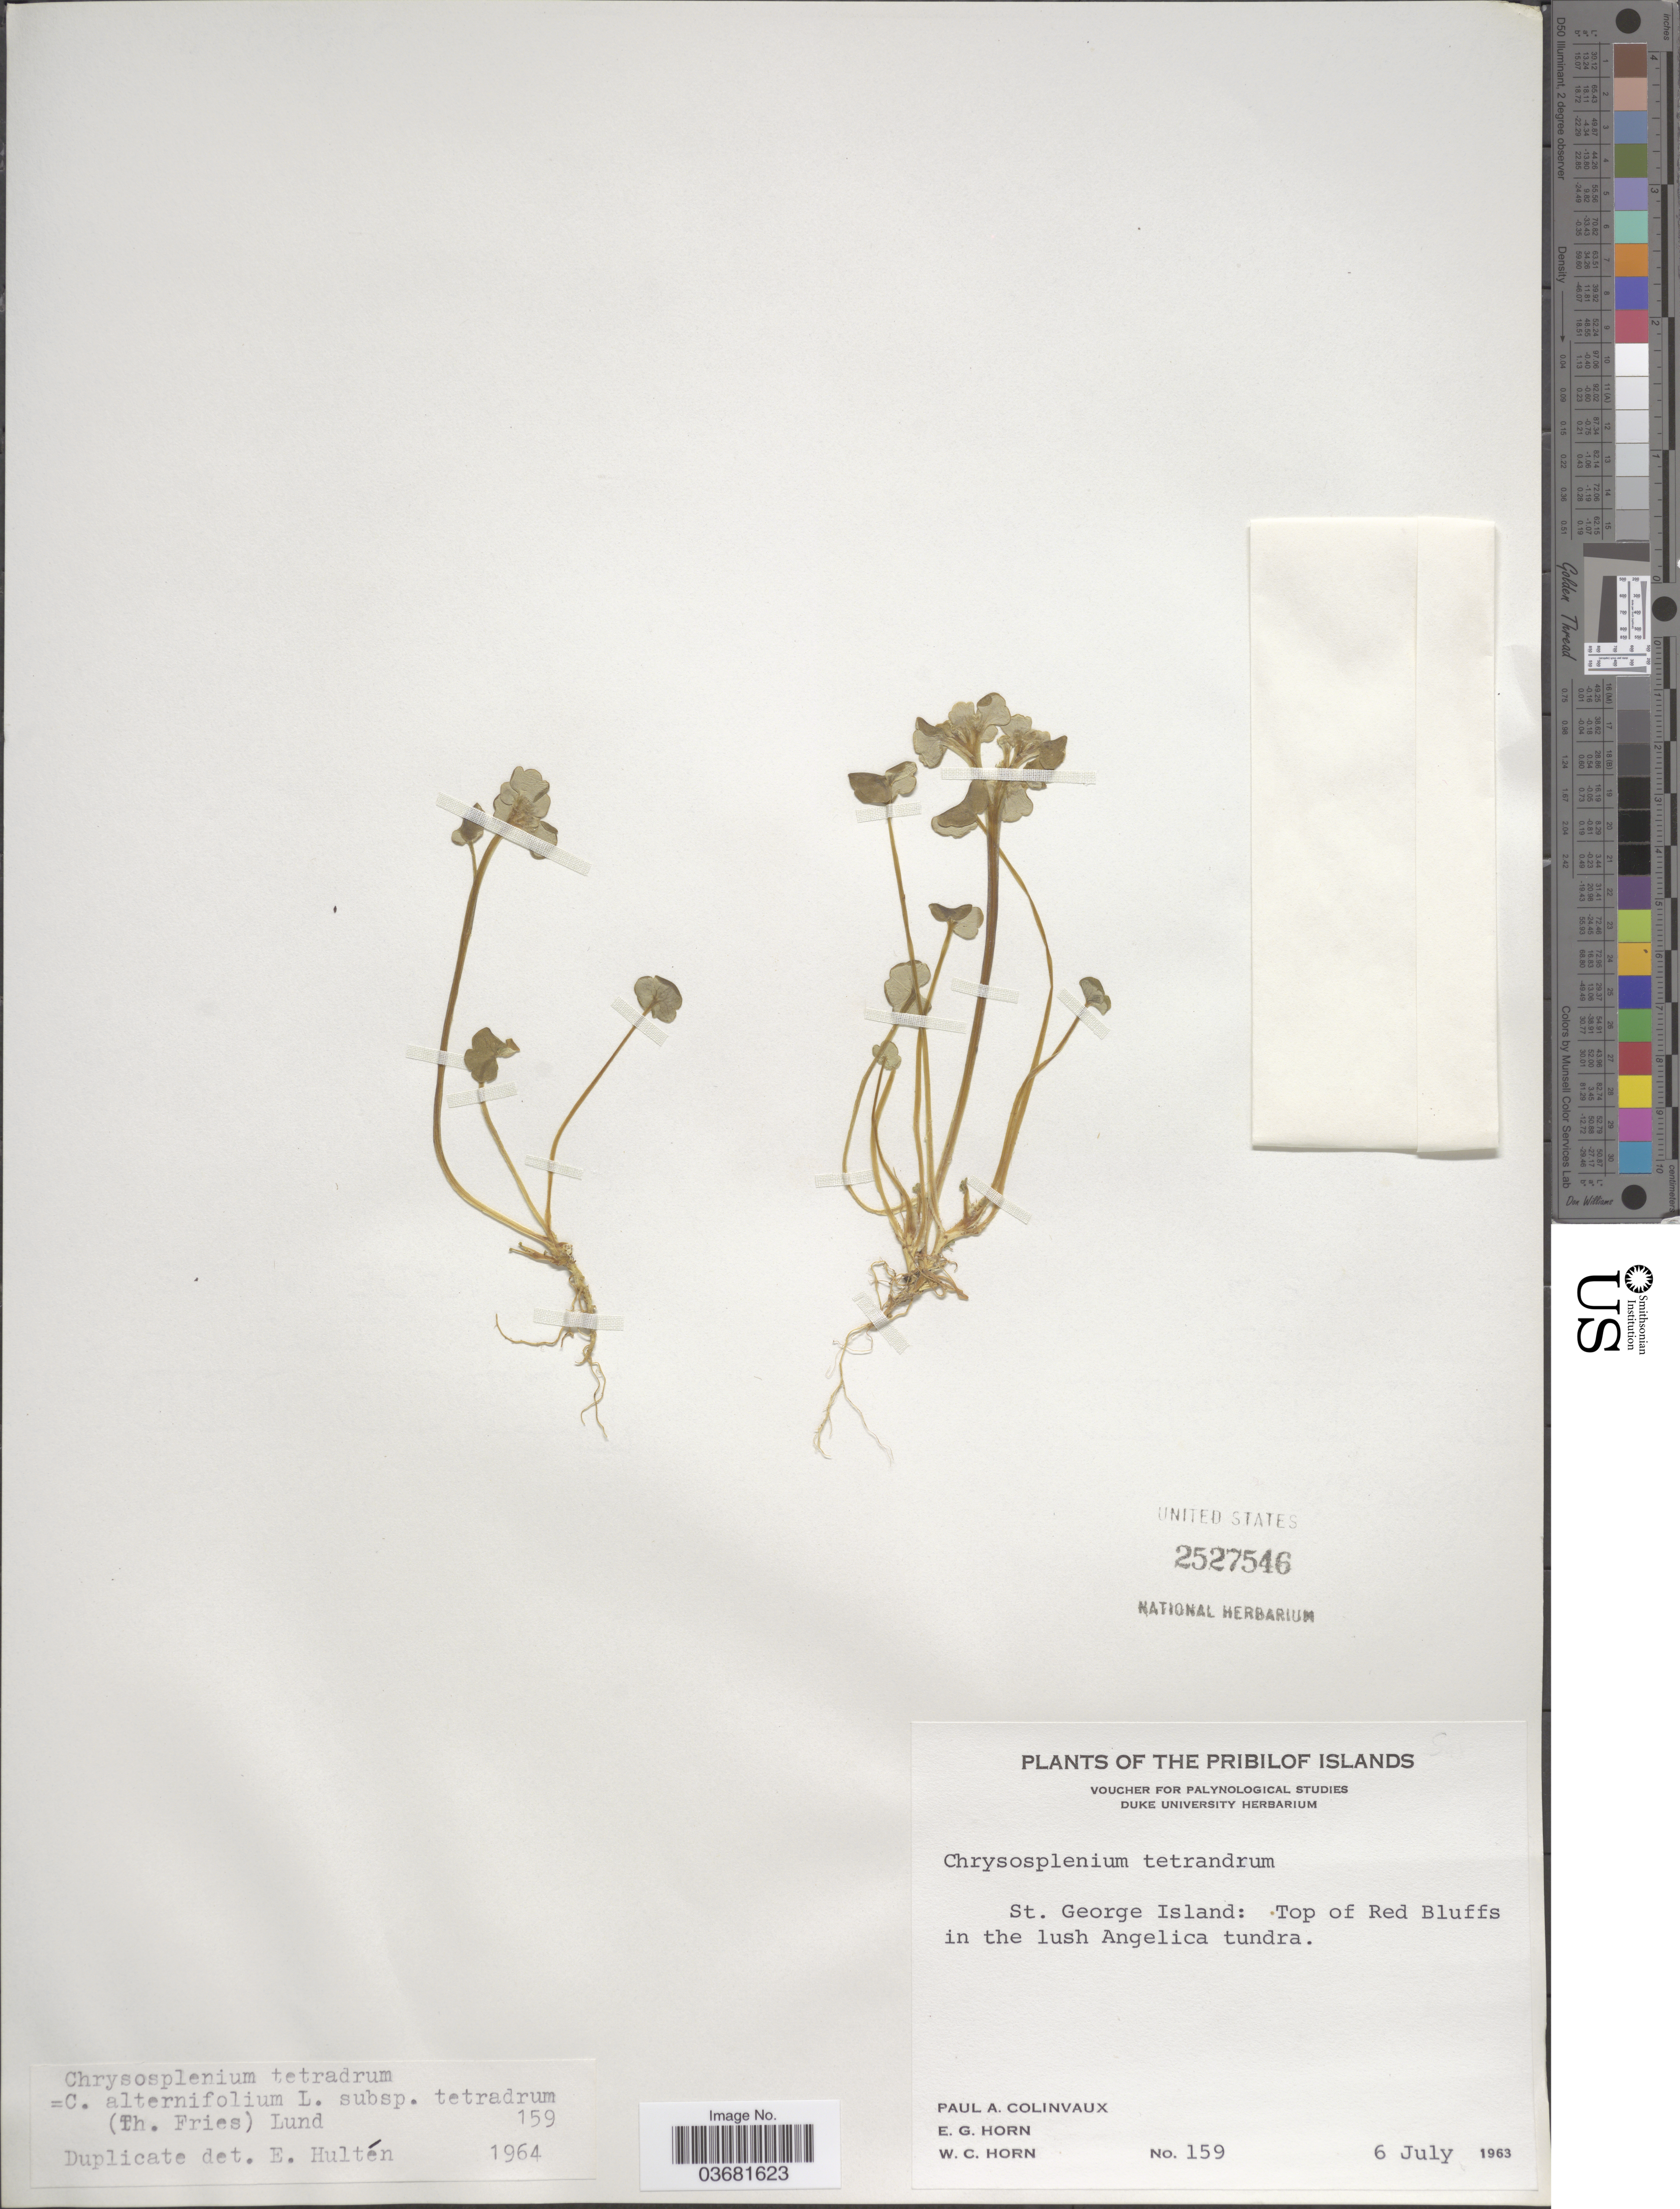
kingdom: Plantae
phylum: Tracheophyta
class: Magnoliopsida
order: Saxifragales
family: Saxifragaceae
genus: Chrysosplenium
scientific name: Chrysosplenium tetrandrum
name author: (N. Lund) Th. Fr.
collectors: P. Colinvaux, E. Horn & W. Horn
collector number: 159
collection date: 1963-07-06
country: United States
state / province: Alaska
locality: The Pribilof Islands. St. George Island: Top of Red Bluffs in the lush Angelica tundra.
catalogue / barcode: US 2527546